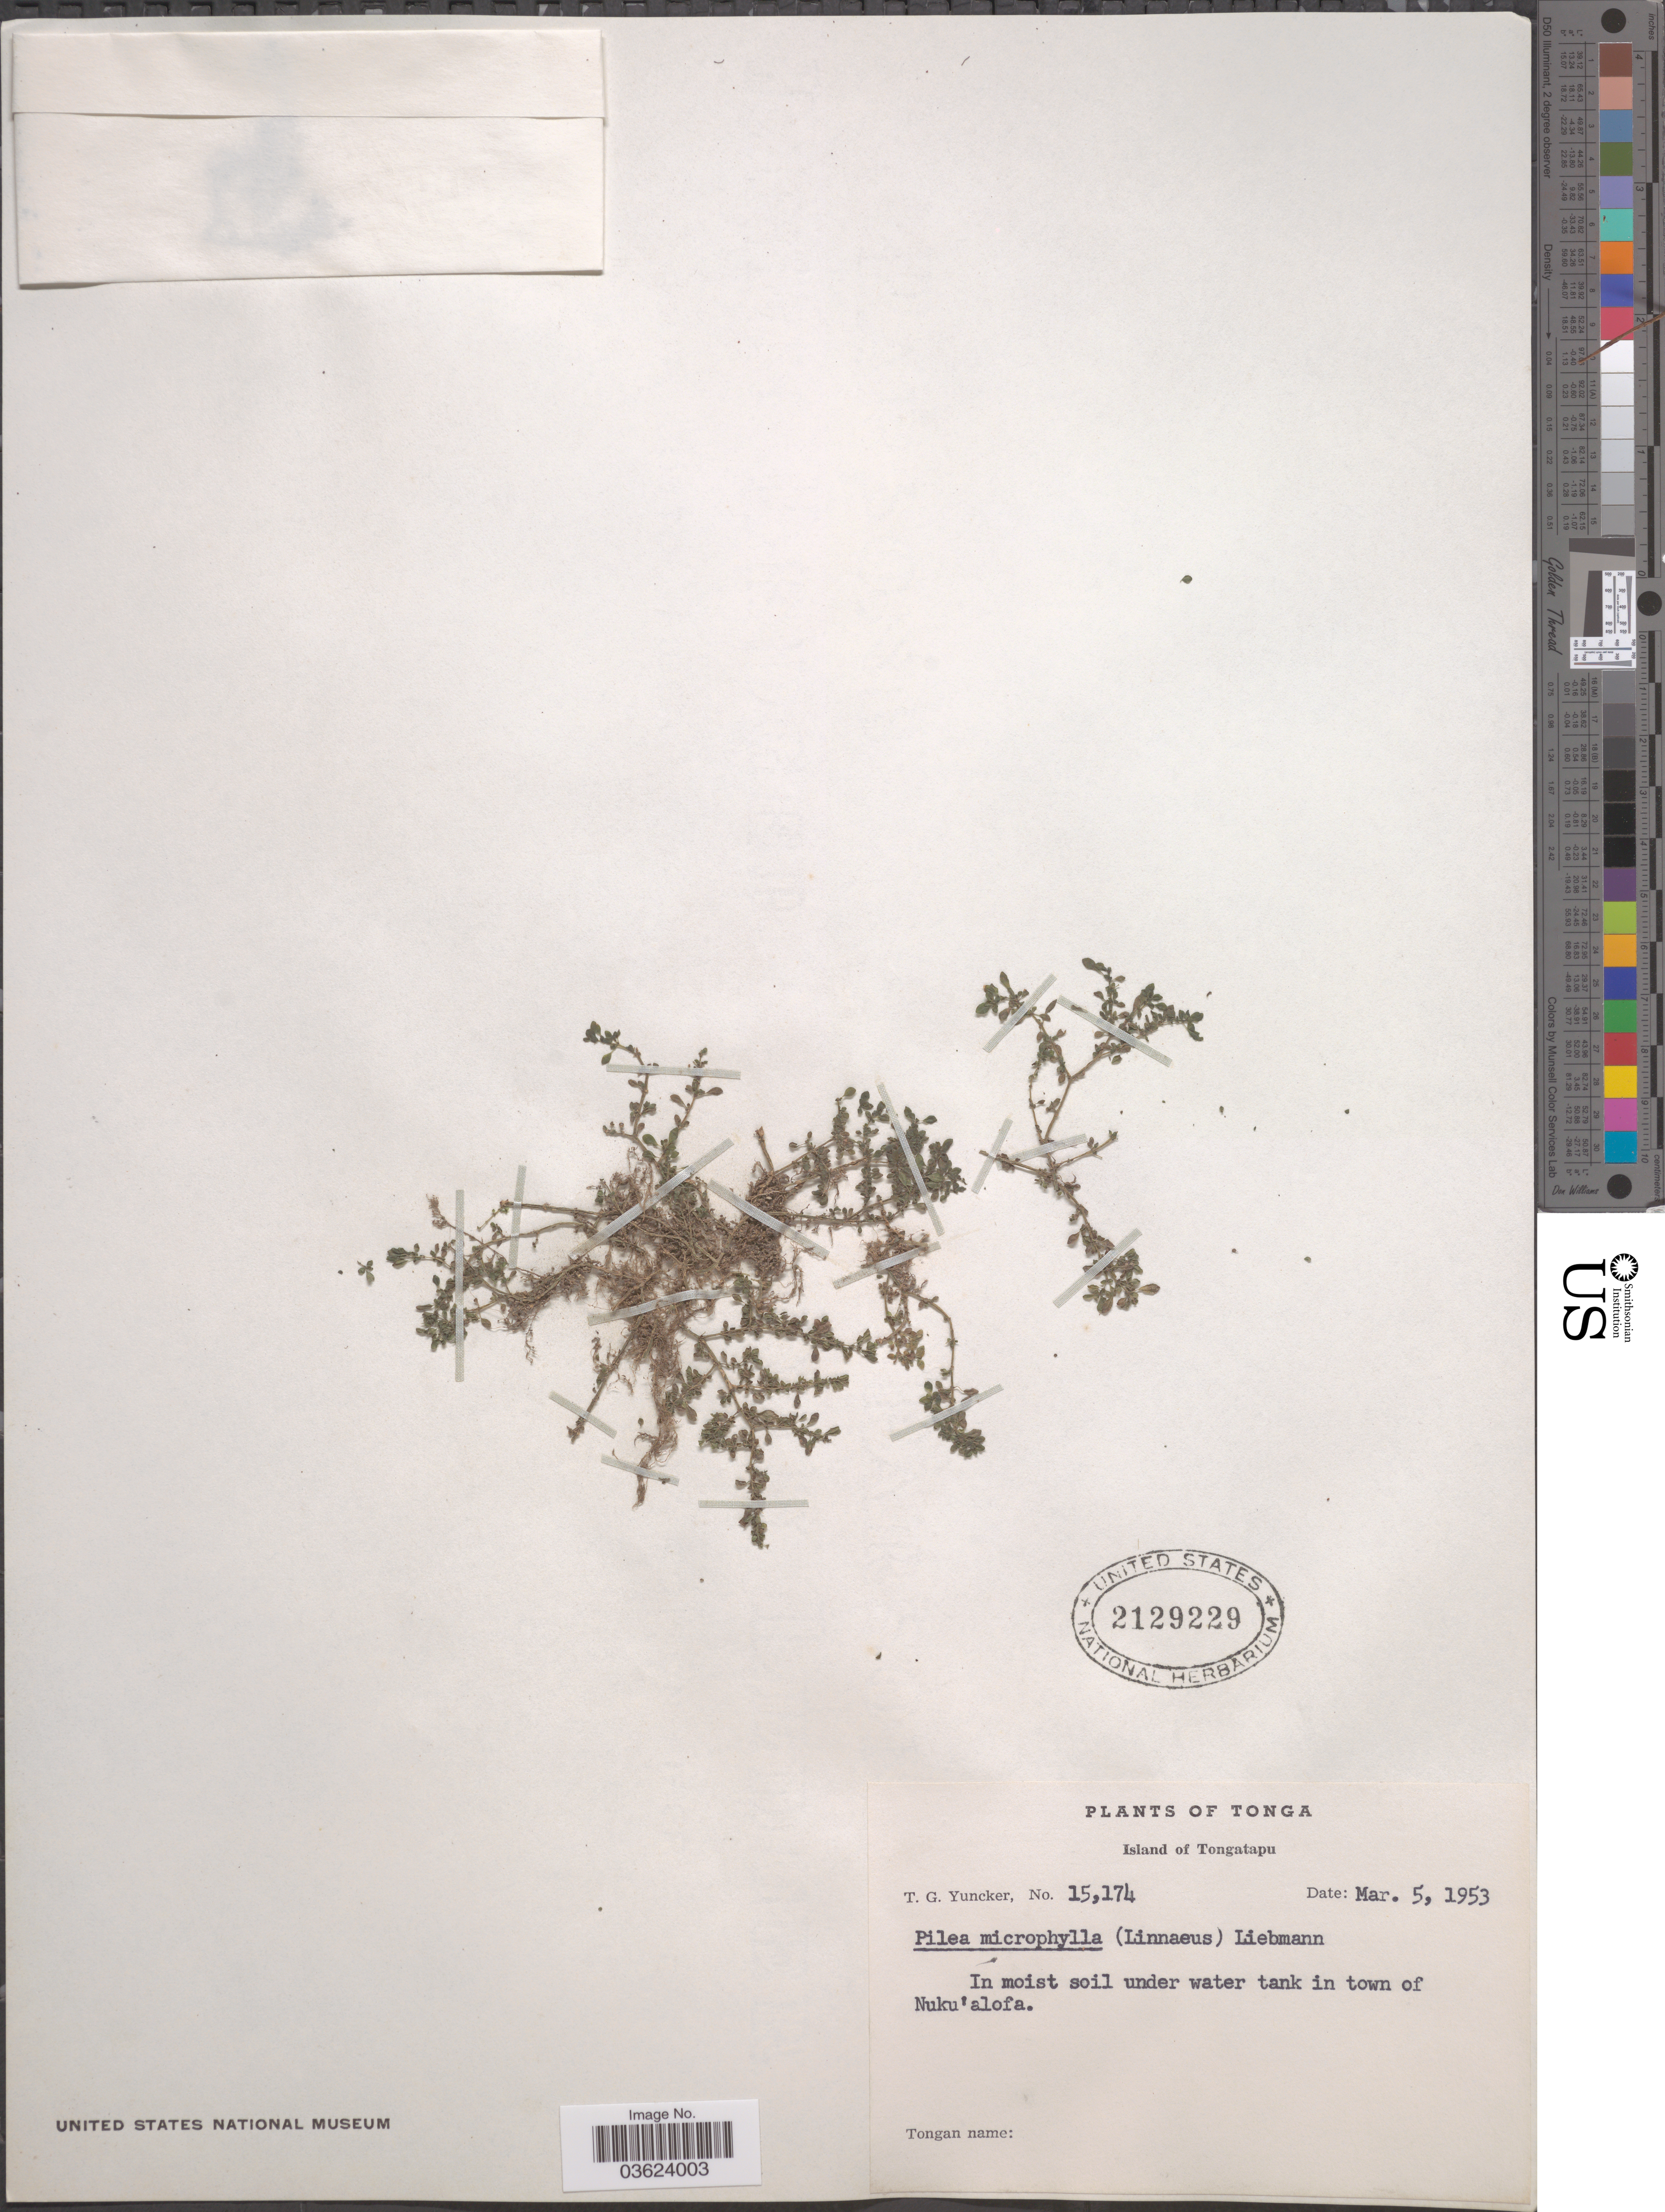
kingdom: Plantae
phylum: Tracheophyta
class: Magnoliopsida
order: Rosales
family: Urticaceae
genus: Pilea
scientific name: Pilea microphylla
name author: (L.) Liebm.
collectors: T. G. Yuncker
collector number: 15174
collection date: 1953-03-05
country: Tonga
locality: Island of Tongatapu. In moist soil under water tank in town of Nuku'alofa.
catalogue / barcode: US 2129229